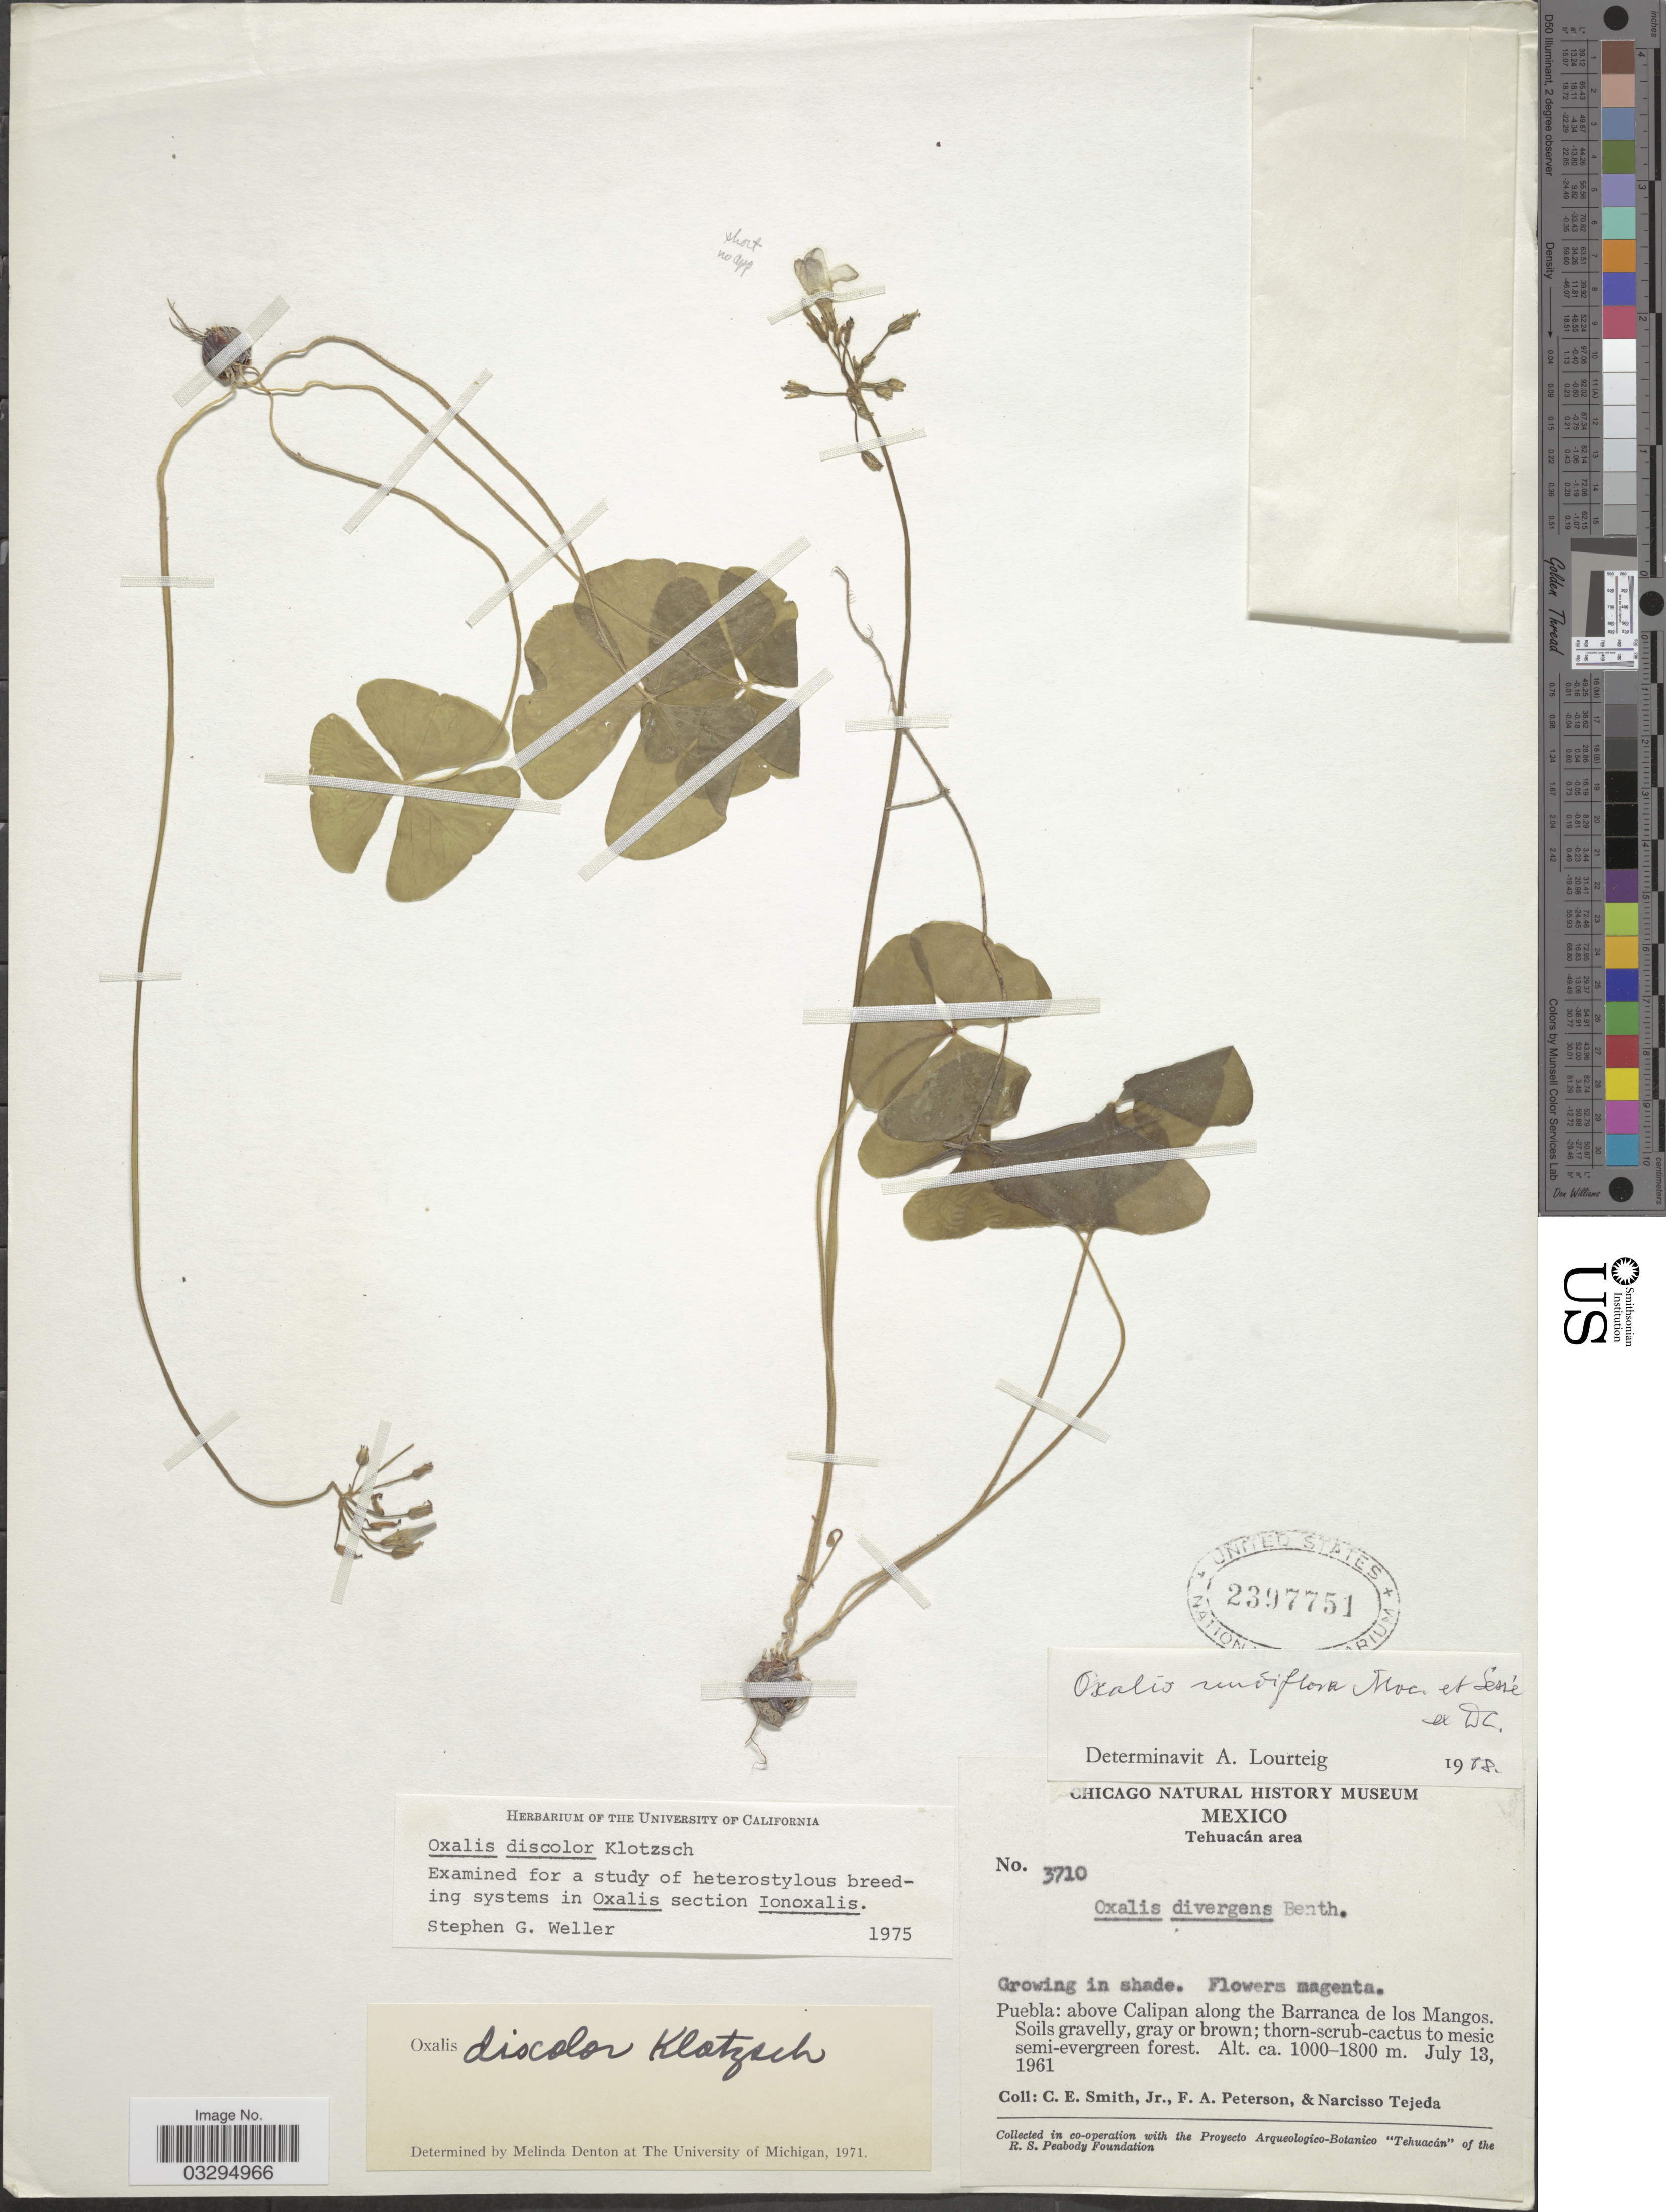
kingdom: Plantae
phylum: Tracheophyta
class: Magnoliopsida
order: Oxalidales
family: Oxalidaceae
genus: Oxalis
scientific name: Oxalis nudiflora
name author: Sessé & Moc. ex DC.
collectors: C. E. Smith Jr., F. A. Peterson & N. Tejeda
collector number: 3710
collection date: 1961-07-13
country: Mexico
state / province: Puebla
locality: Tehuacán area, above Calipan along the Barranca de los Mangos.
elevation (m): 1000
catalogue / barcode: US 2397751